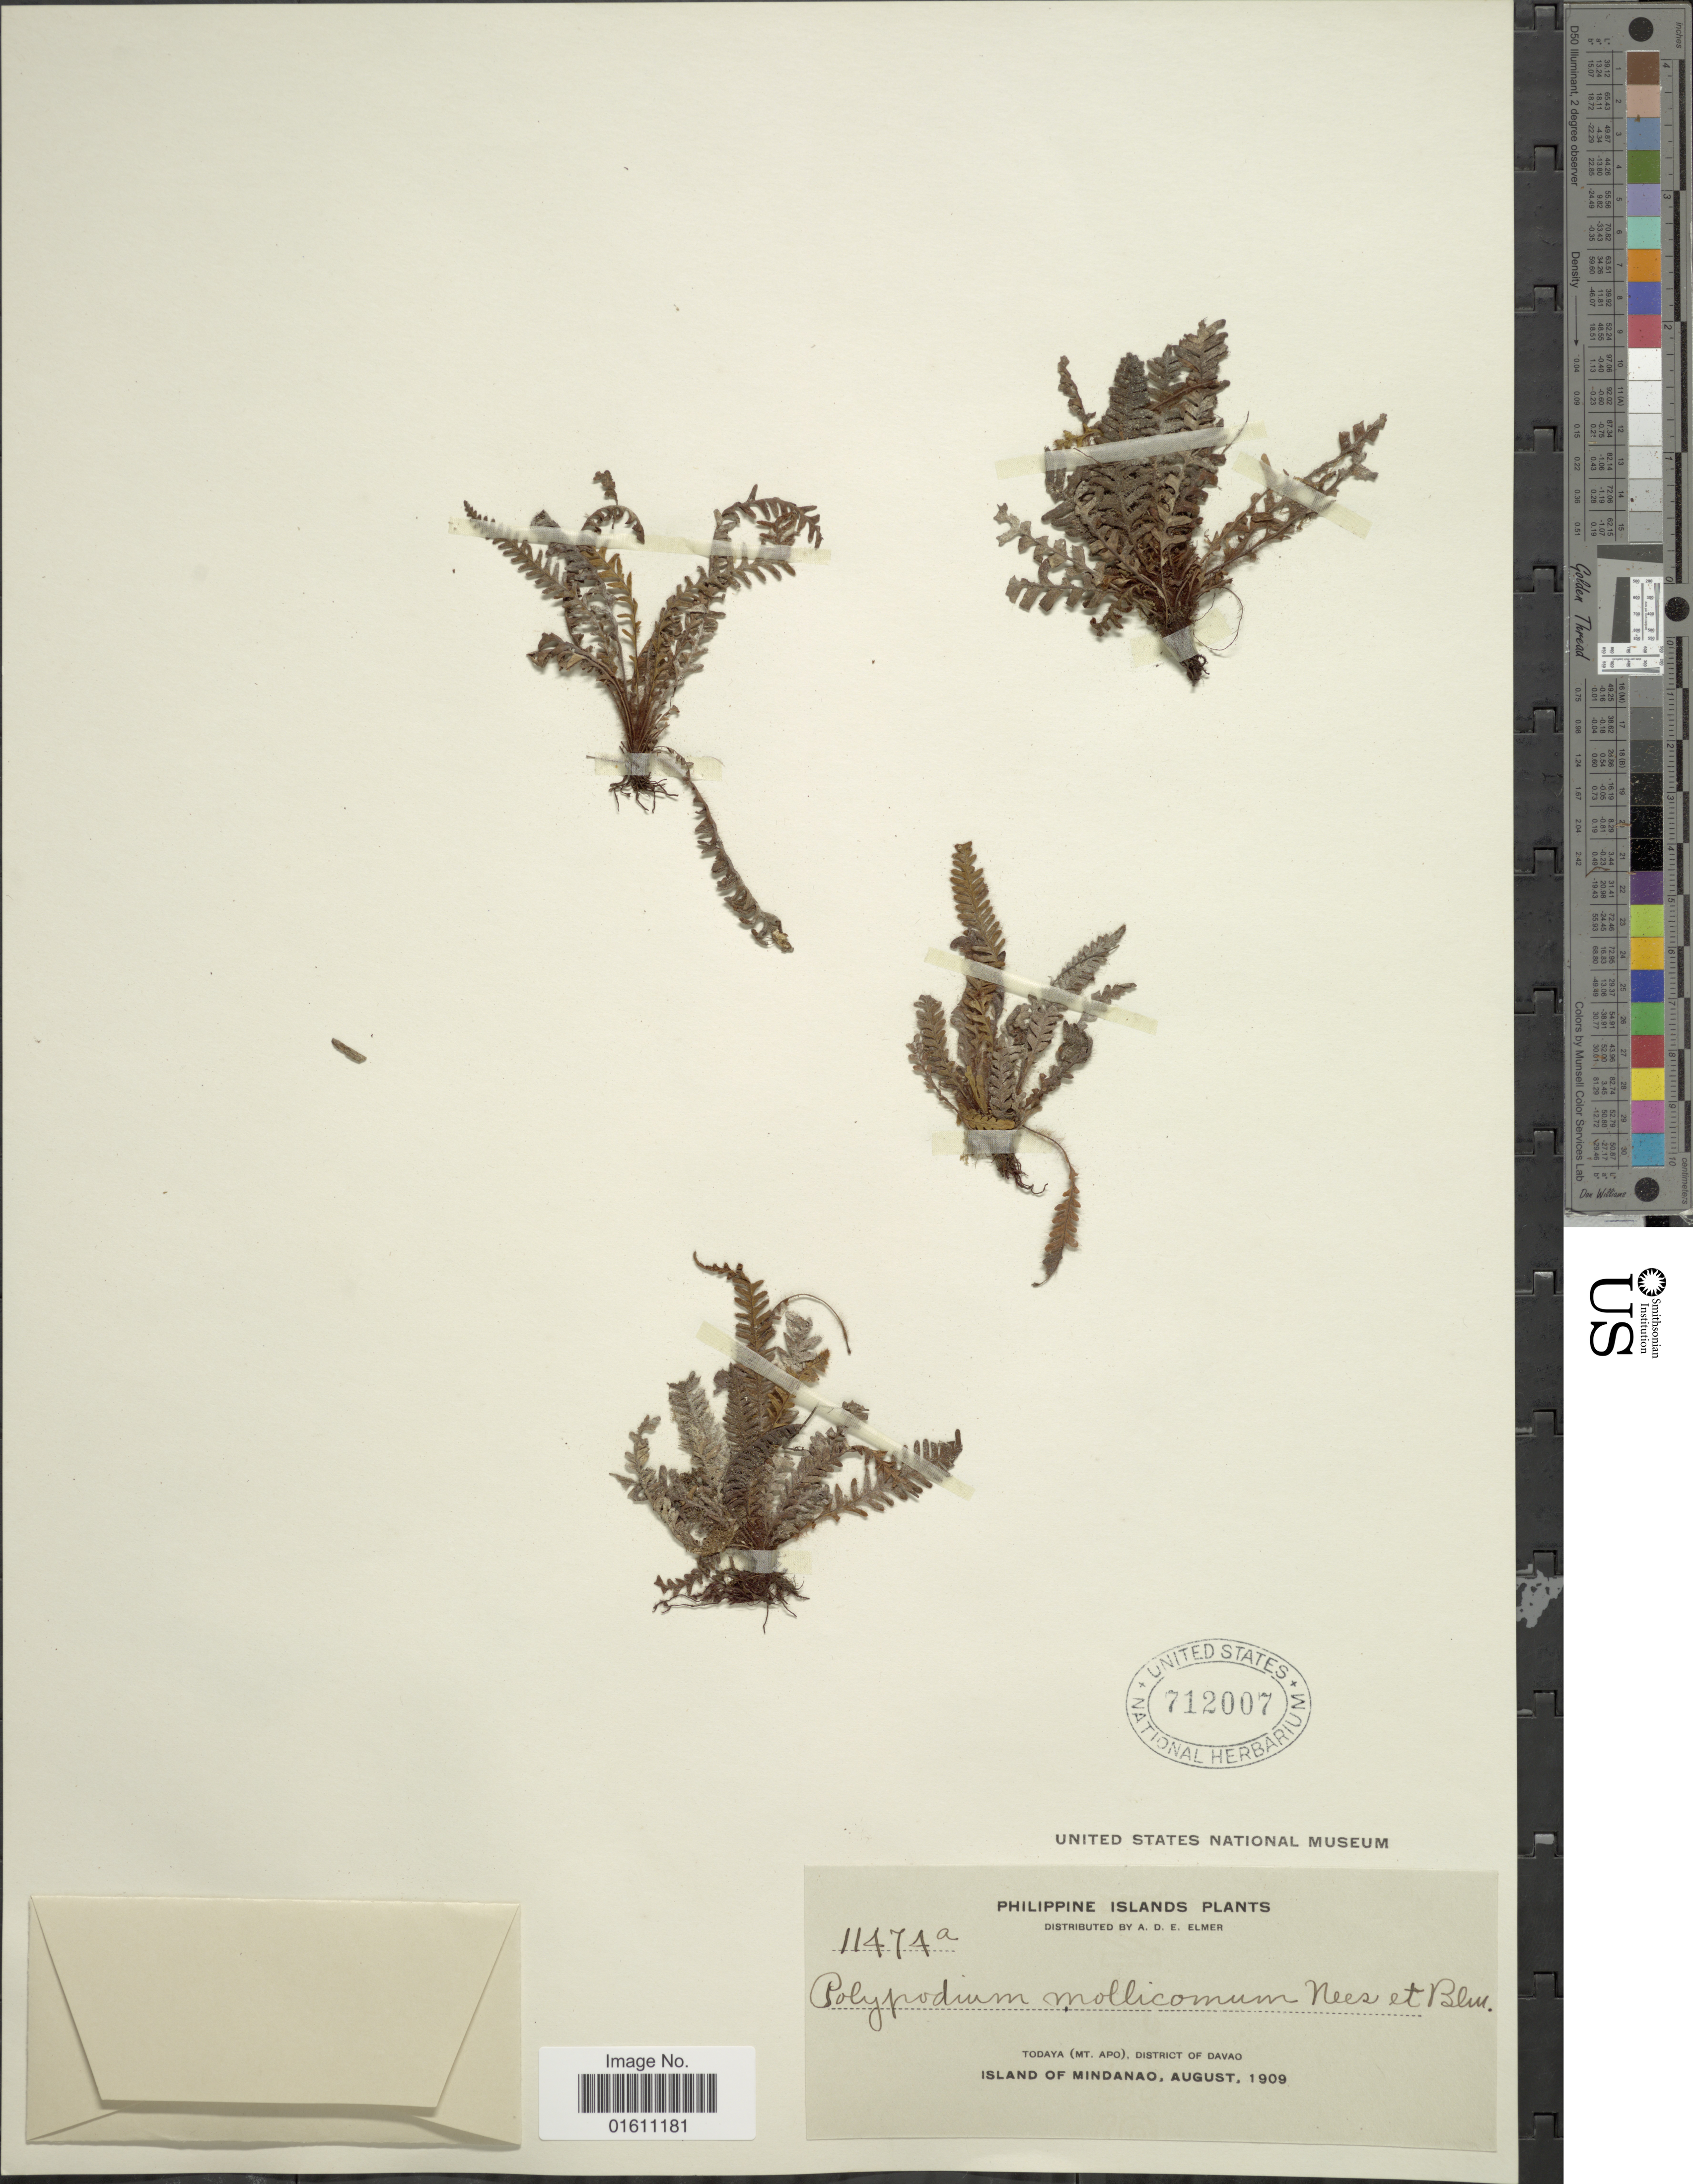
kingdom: Plantae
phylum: Tracheophyta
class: Polypodiopsida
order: Polypodiales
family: Polypodiaceae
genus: Dasygrammitis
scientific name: Dasygrammitis mollicoma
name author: (Nees & Blume) Parris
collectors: A. D. E. Elmer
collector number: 11474a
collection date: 1909-08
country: Philippines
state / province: Davao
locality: Philippines Islands, Todaya (Mt. Apo), District of Davao, Island of Mindanao.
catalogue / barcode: US 712007